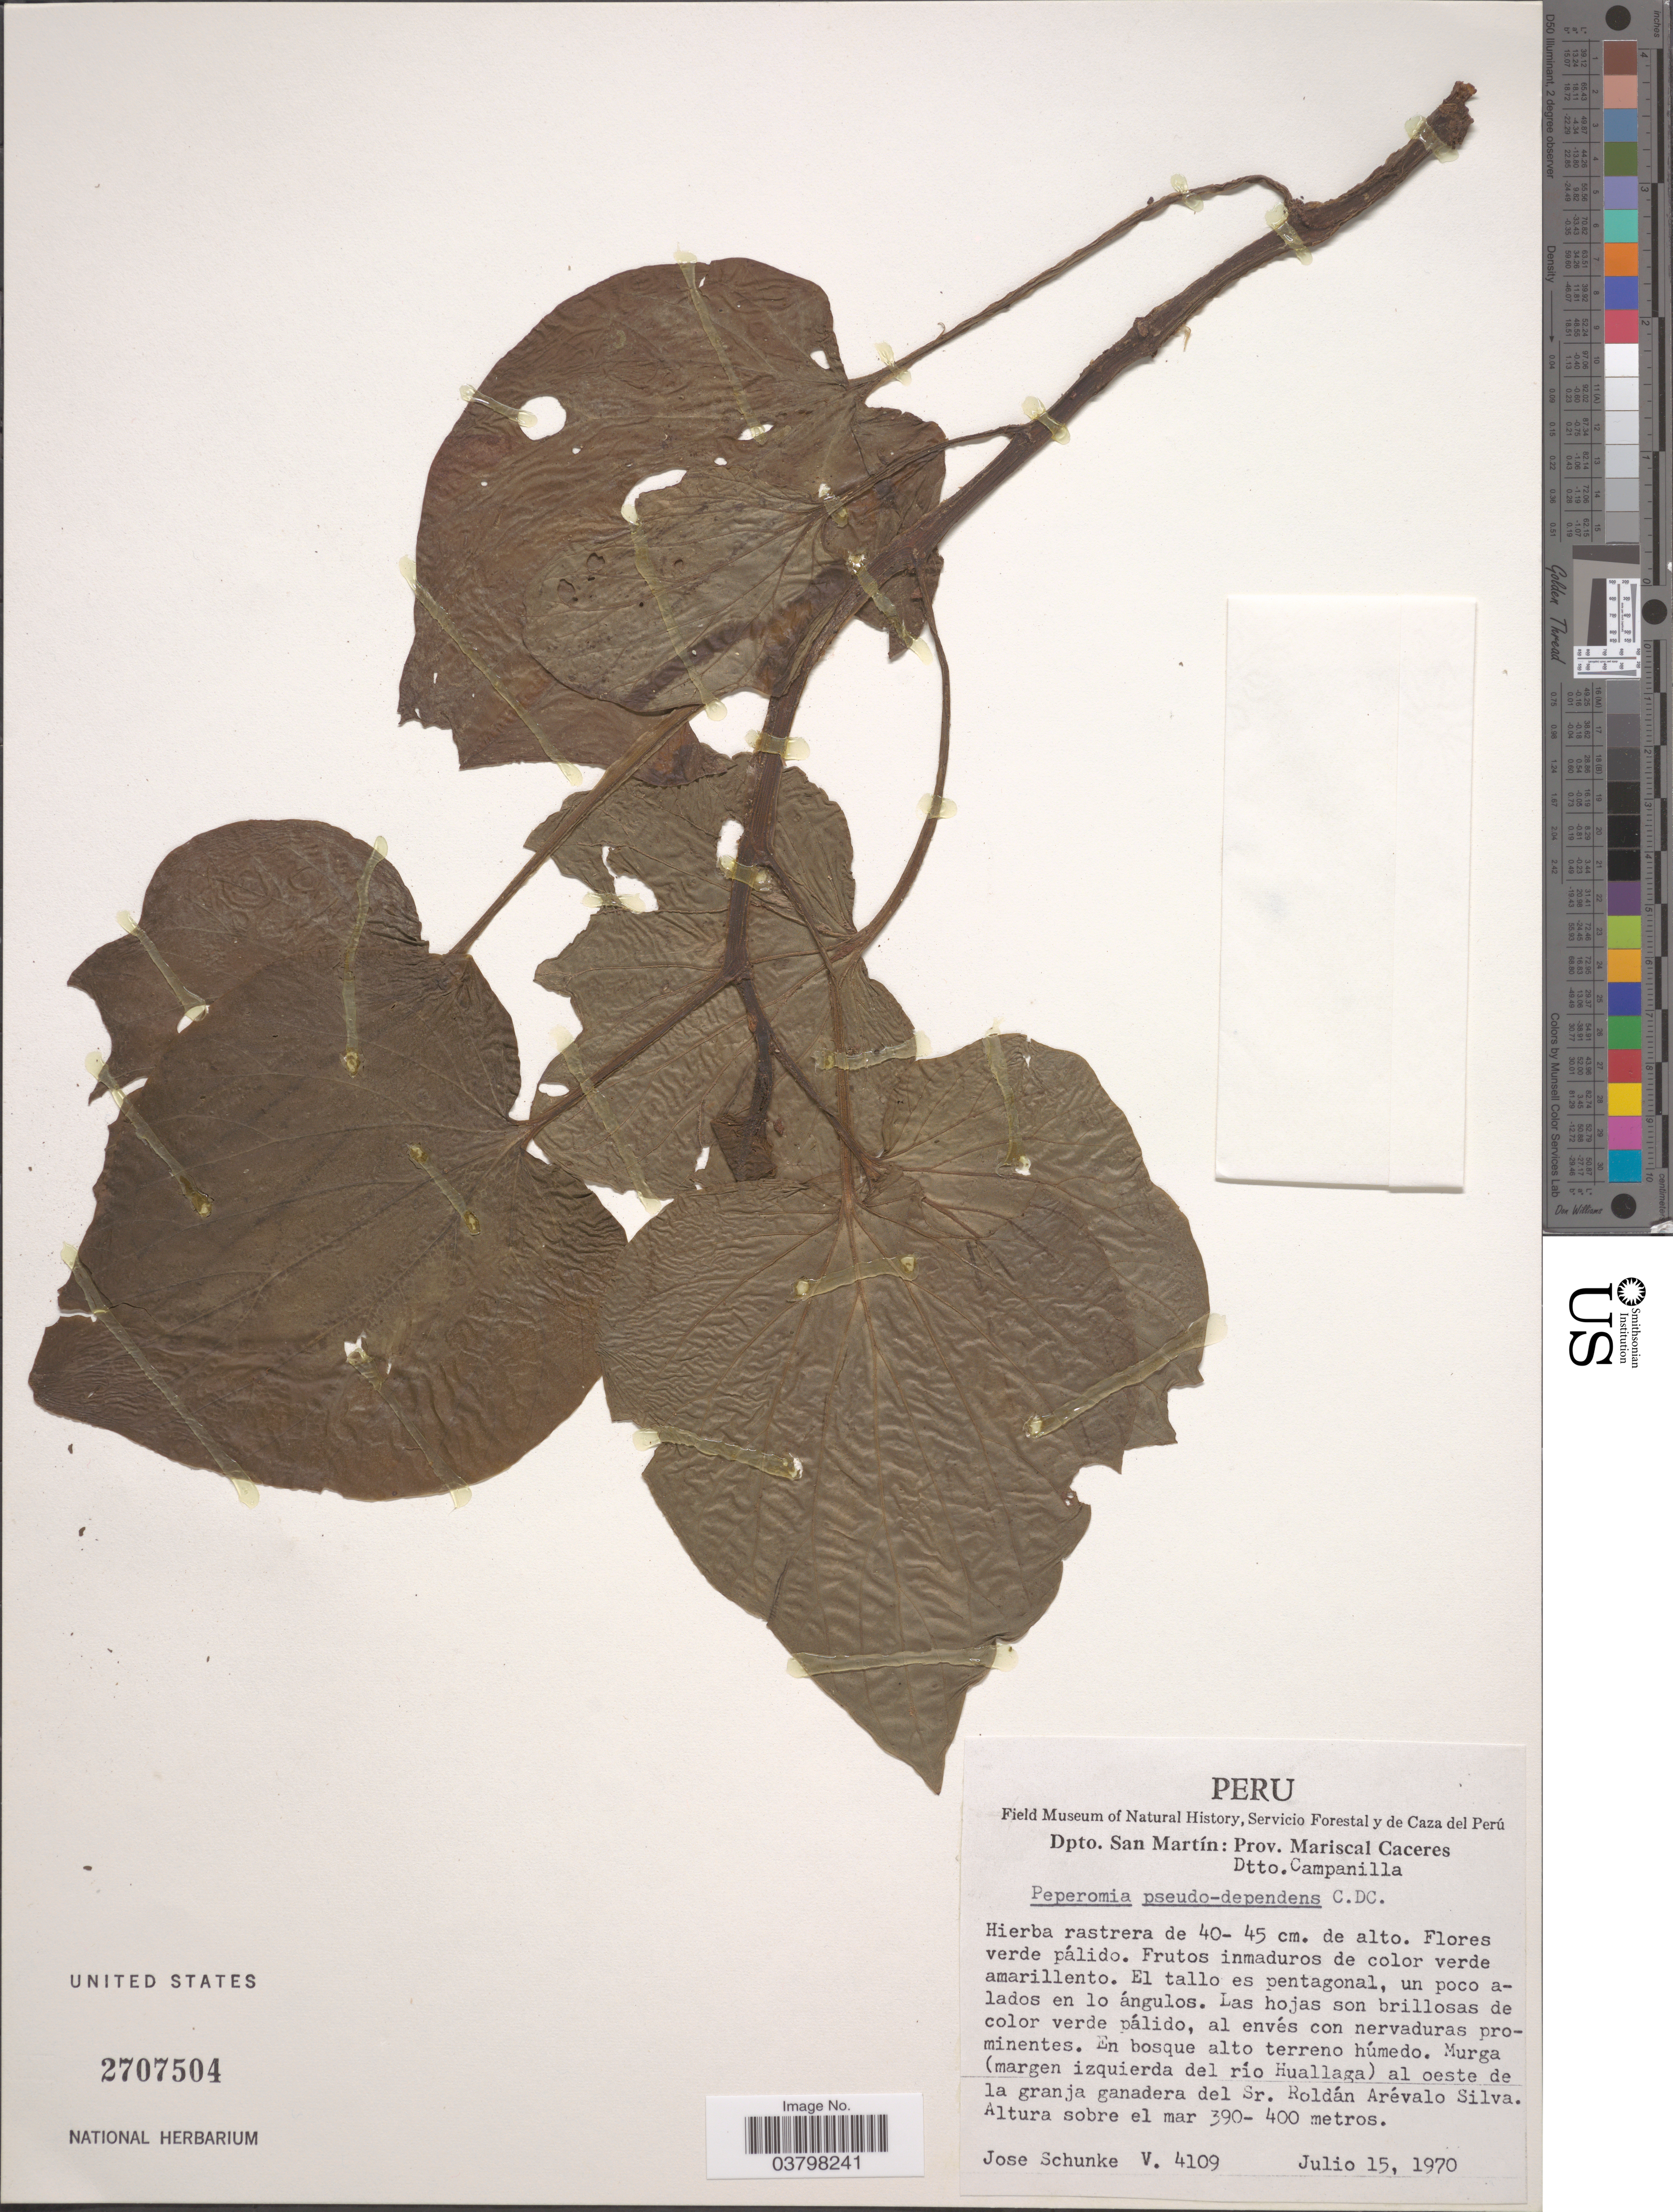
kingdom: Plantae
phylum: Tracheophyta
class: Magnoliopsida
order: Piperales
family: Piperaceae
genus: Peperomia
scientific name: Peperomia pseudo-dependens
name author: DC.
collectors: J. Schunke Vigo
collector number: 4109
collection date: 1970-07-15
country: Peru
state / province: San Martín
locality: Dpto. San Martín: Prov. Mariscal Caceres. Dtto. Campanilla. Murga (margen izquierda del río Huallaga) al oeste de la granja ganadera del Sr. Roldán Arévalo Silva.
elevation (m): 390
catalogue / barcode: US 2707504